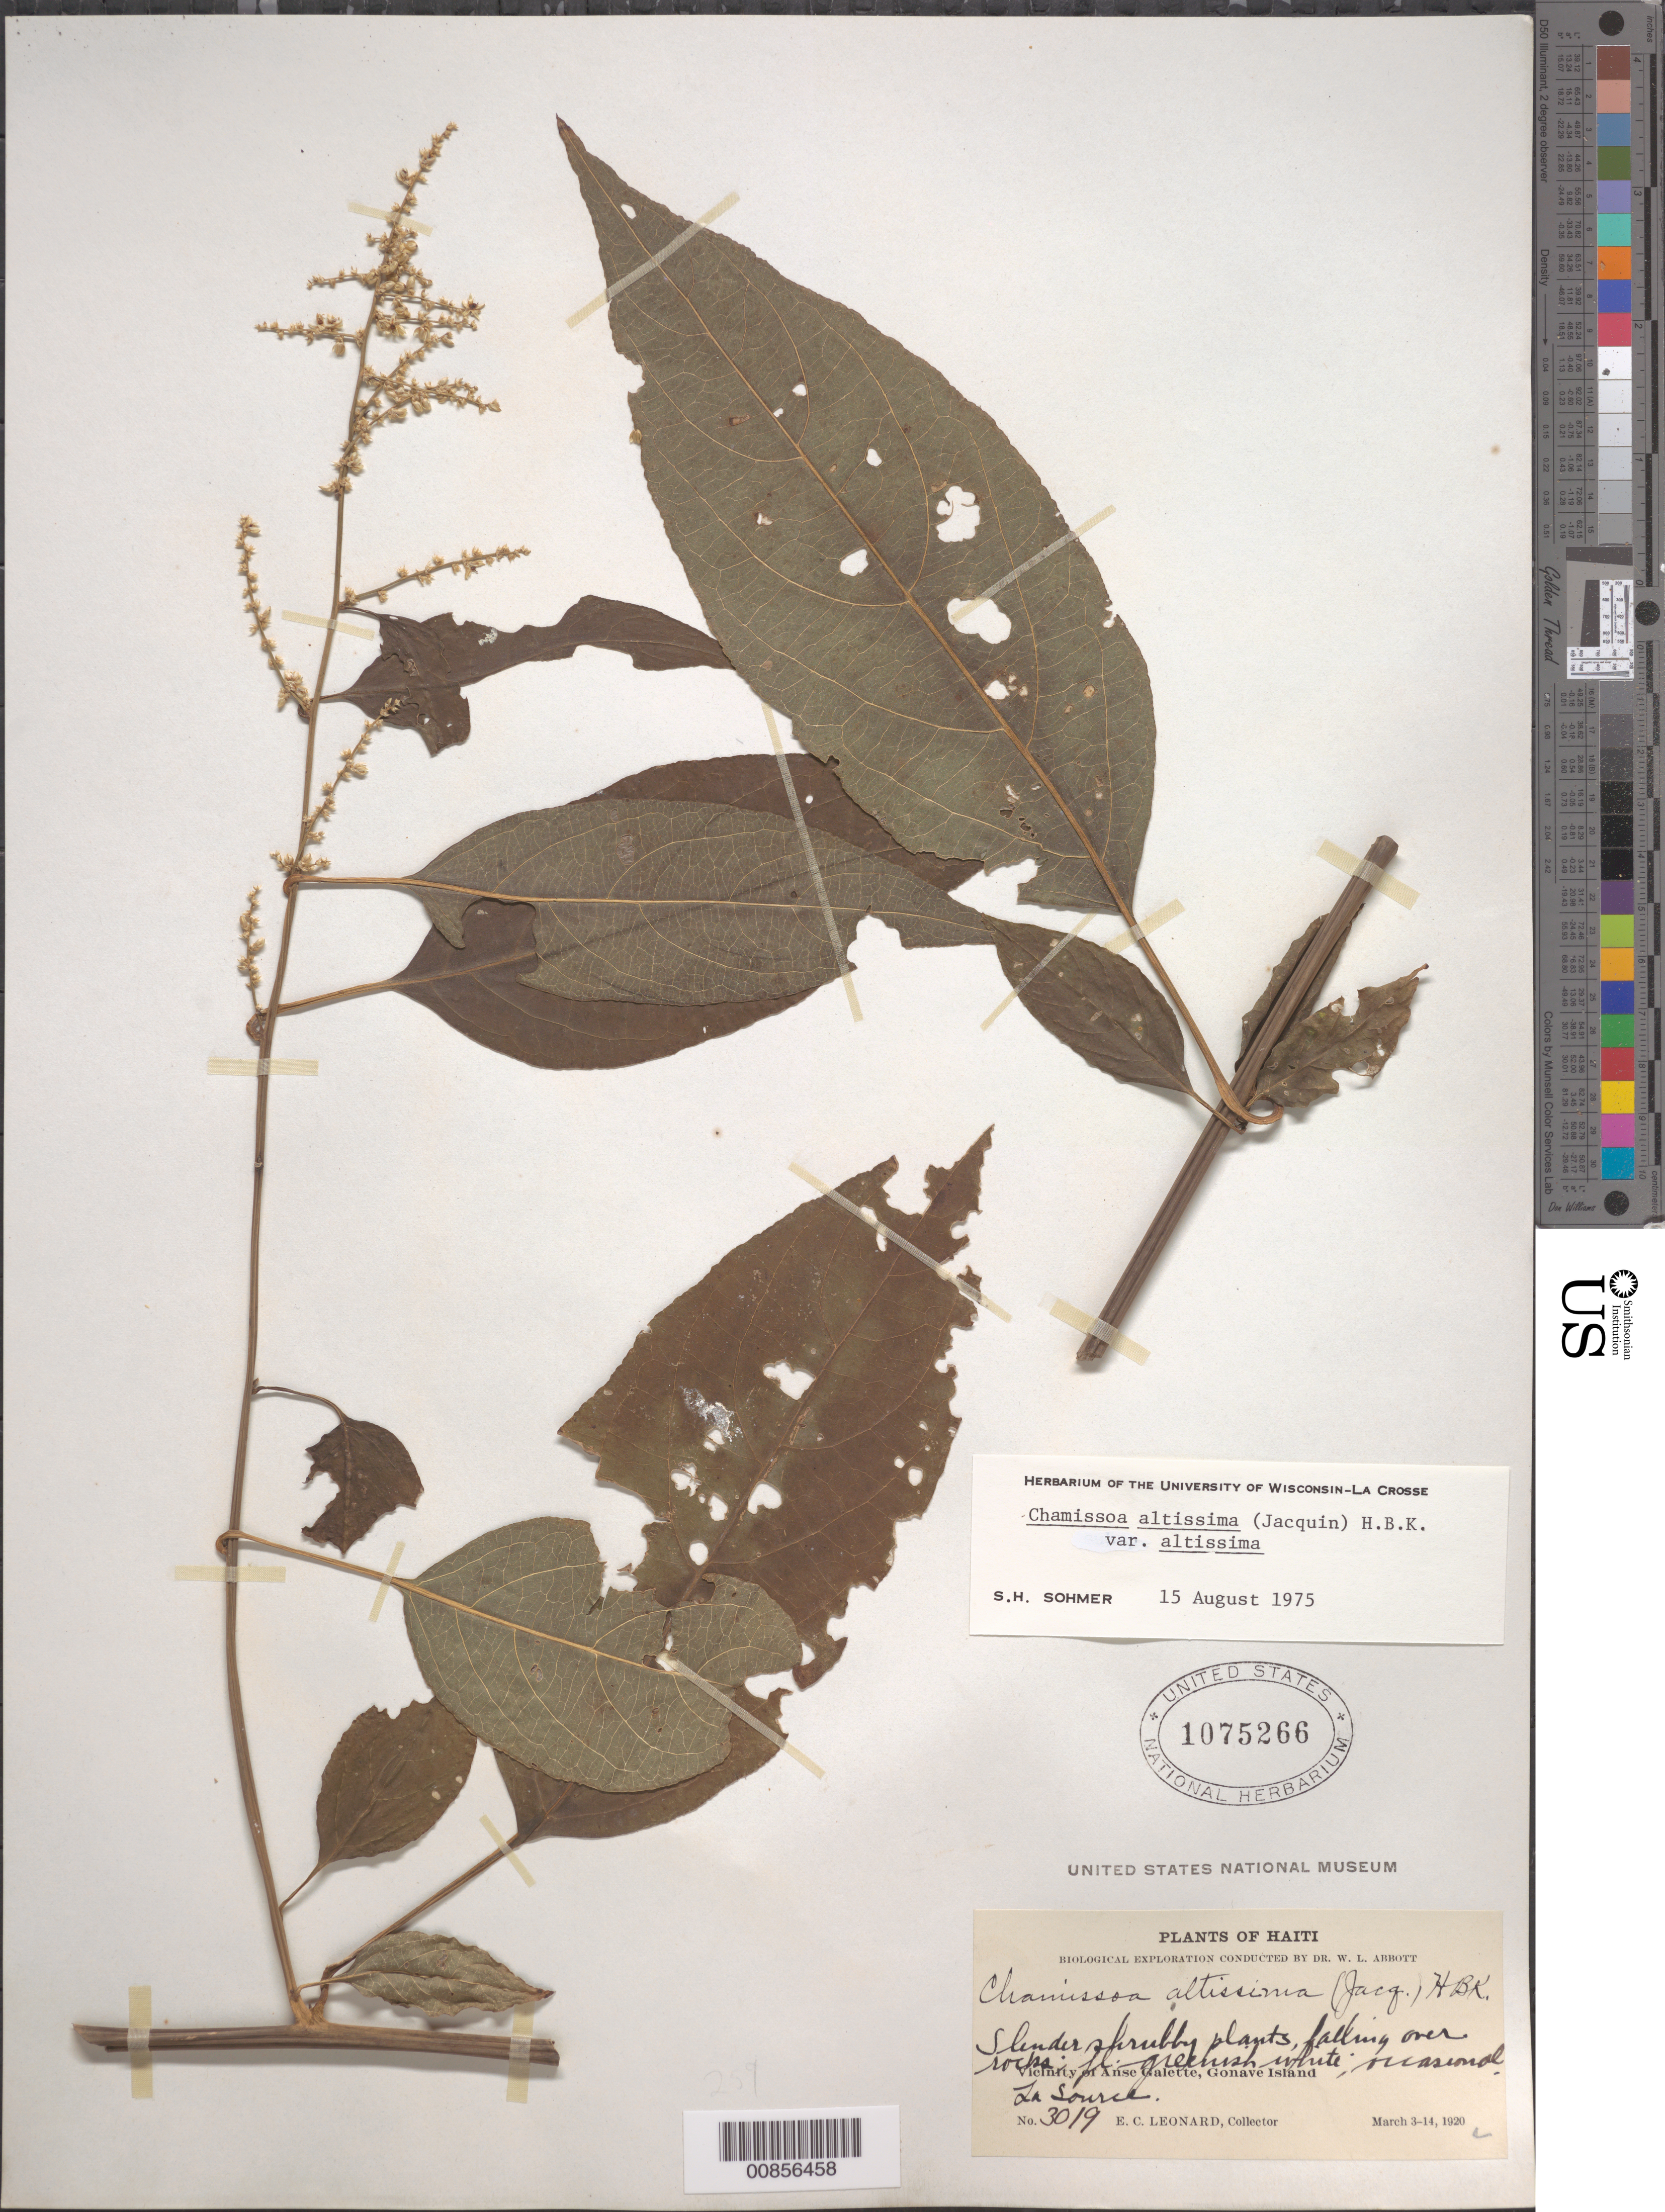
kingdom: Plantae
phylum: Tracheophyta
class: Magnoliopsida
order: Caryophyllales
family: Amaranthaceae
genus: Chamissoa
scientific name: Chamissoa altissima var. altissima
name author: (Jacq.) Kunth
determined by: Sohmer, S. H.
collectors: E. C. Leonard & W. L. Abbott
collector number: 3019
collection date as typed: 03 Mar 1920 to 14 Mar 1920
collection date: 1920-03-03/1920-03-14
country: Haiti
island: Gonave I.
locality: Vicinity of Anse Galette, Gonave Island. La Source.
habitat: Falling over rocks.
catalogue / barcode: US 1075266